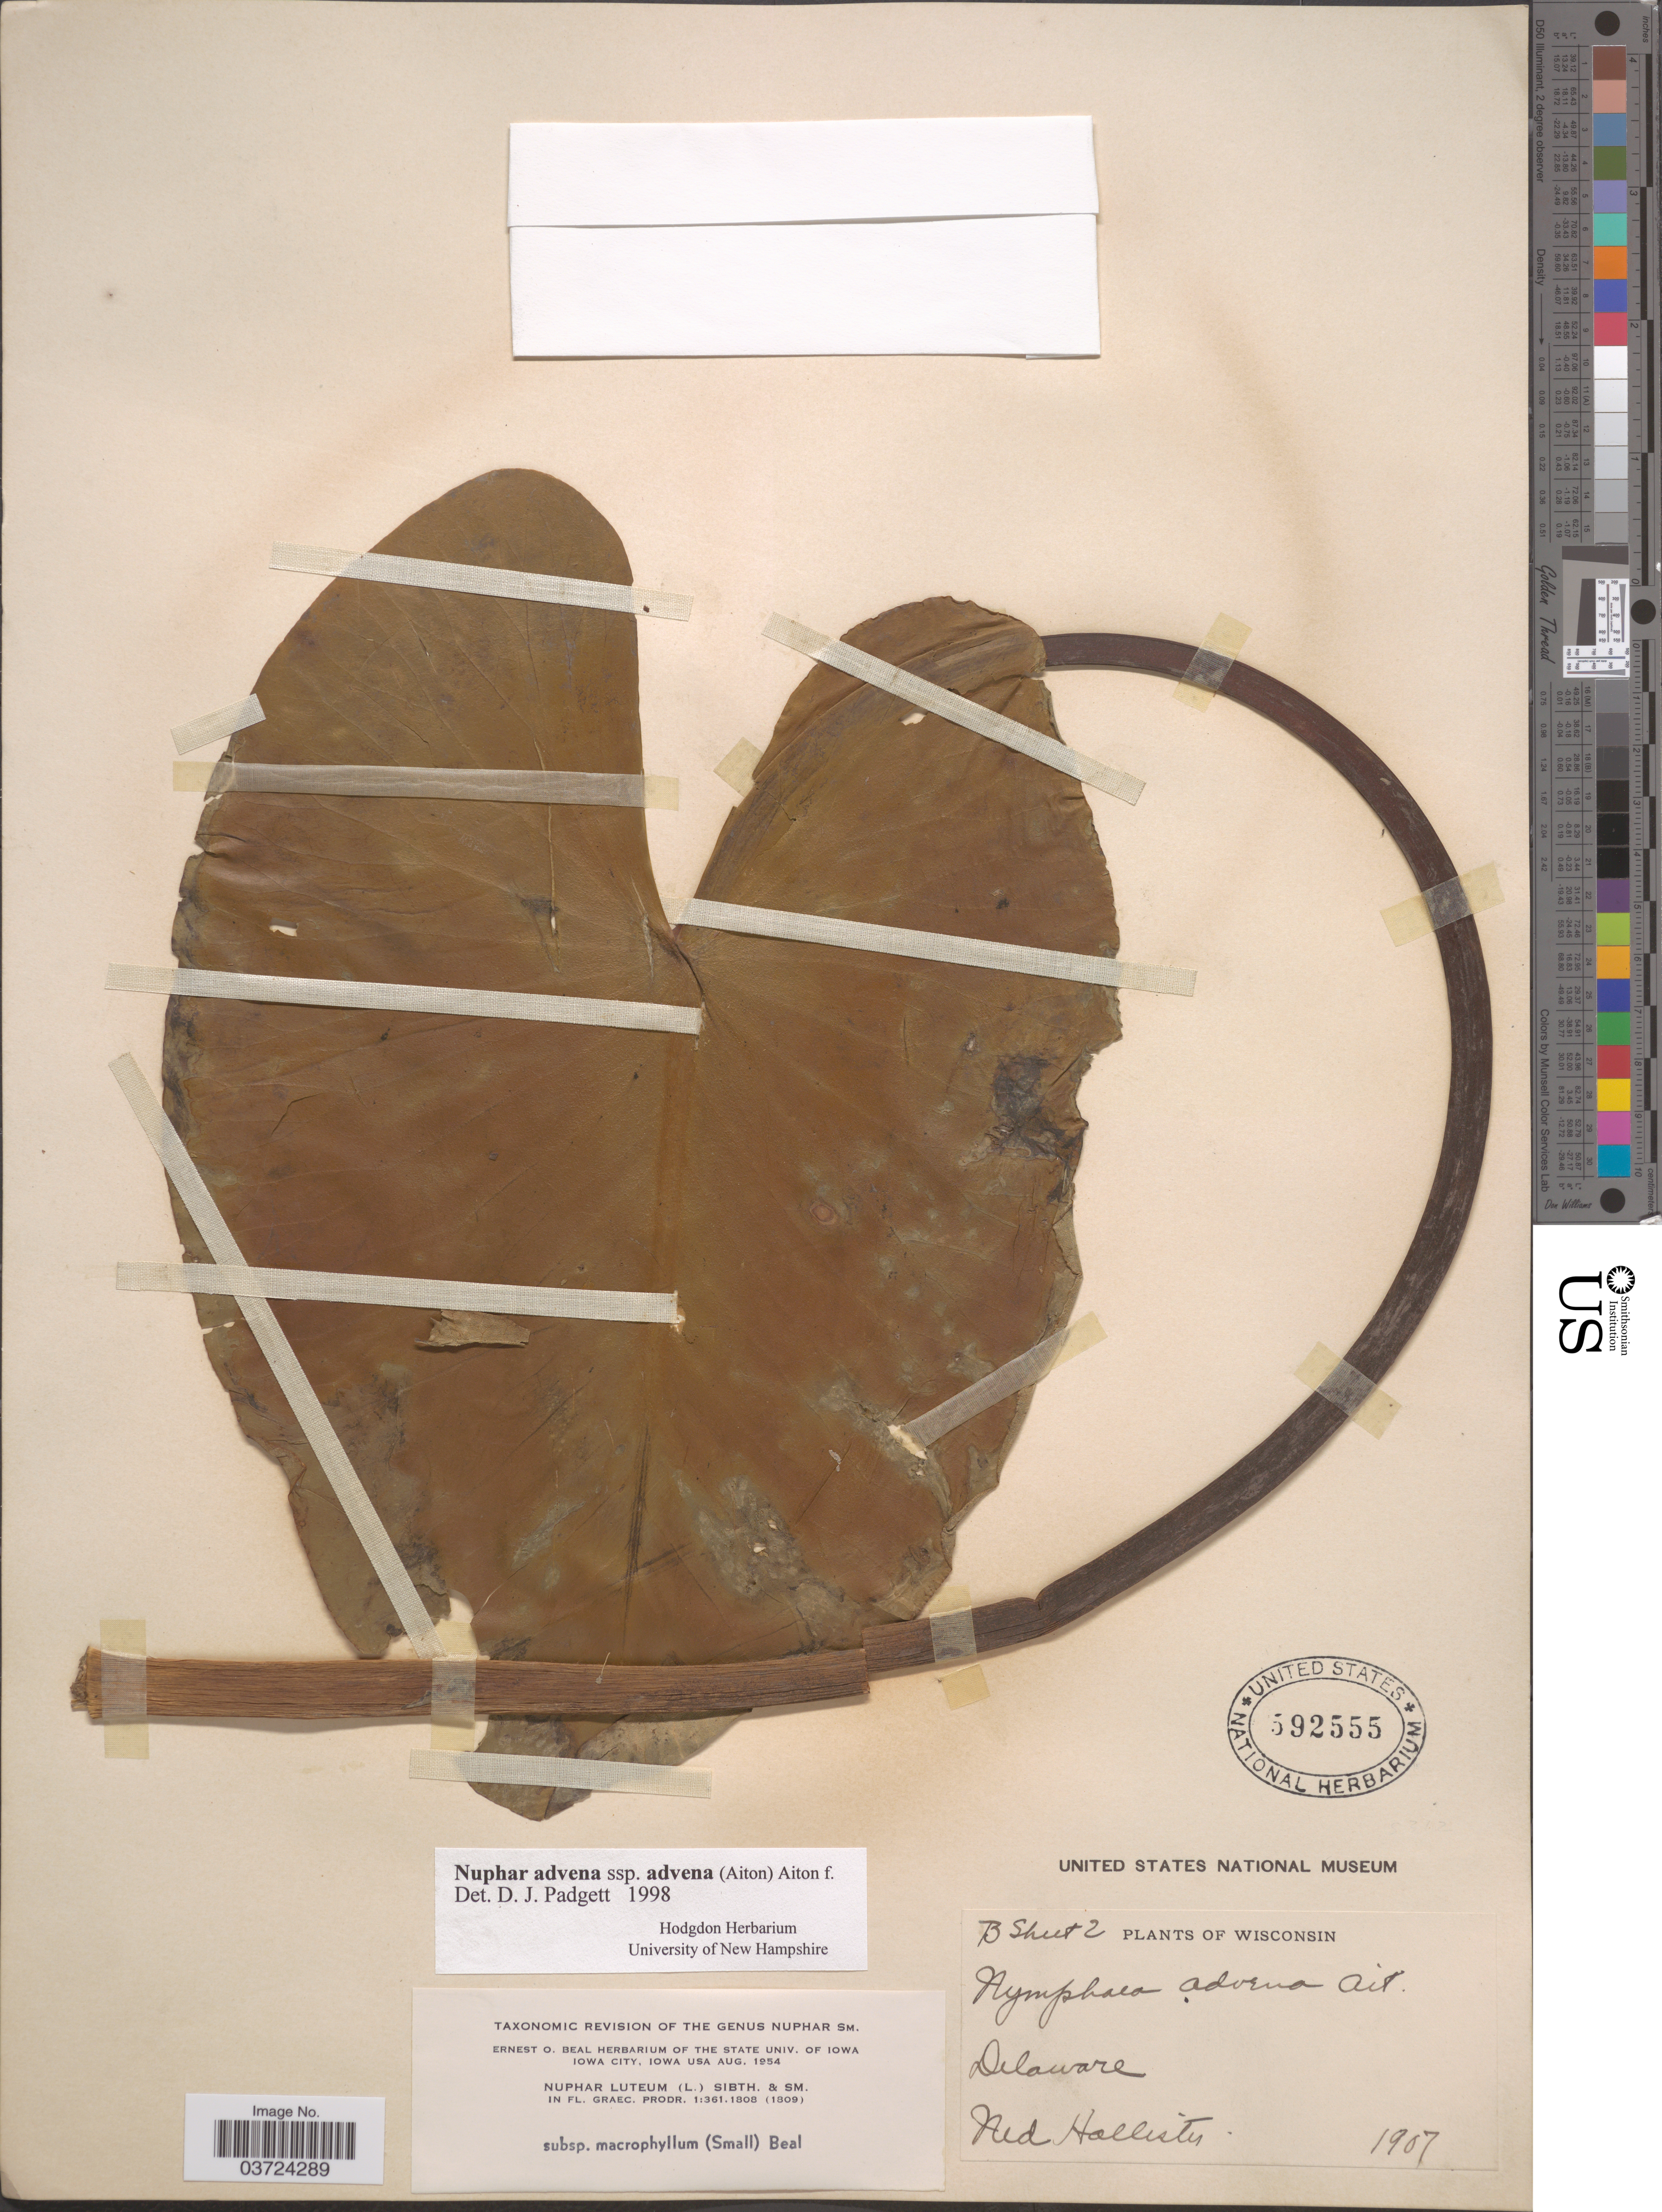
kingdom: Plantae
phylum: Tracheophyta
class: Magnoliopsida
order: Nymphaeales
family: Nymphaeaceae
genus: Nuphar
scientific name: Nuphar advena subsp. advena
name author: (Aiton) W.T. Aiton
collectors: N. Hollister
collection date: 1907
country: United States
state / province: Delaware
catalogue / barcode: US 592555